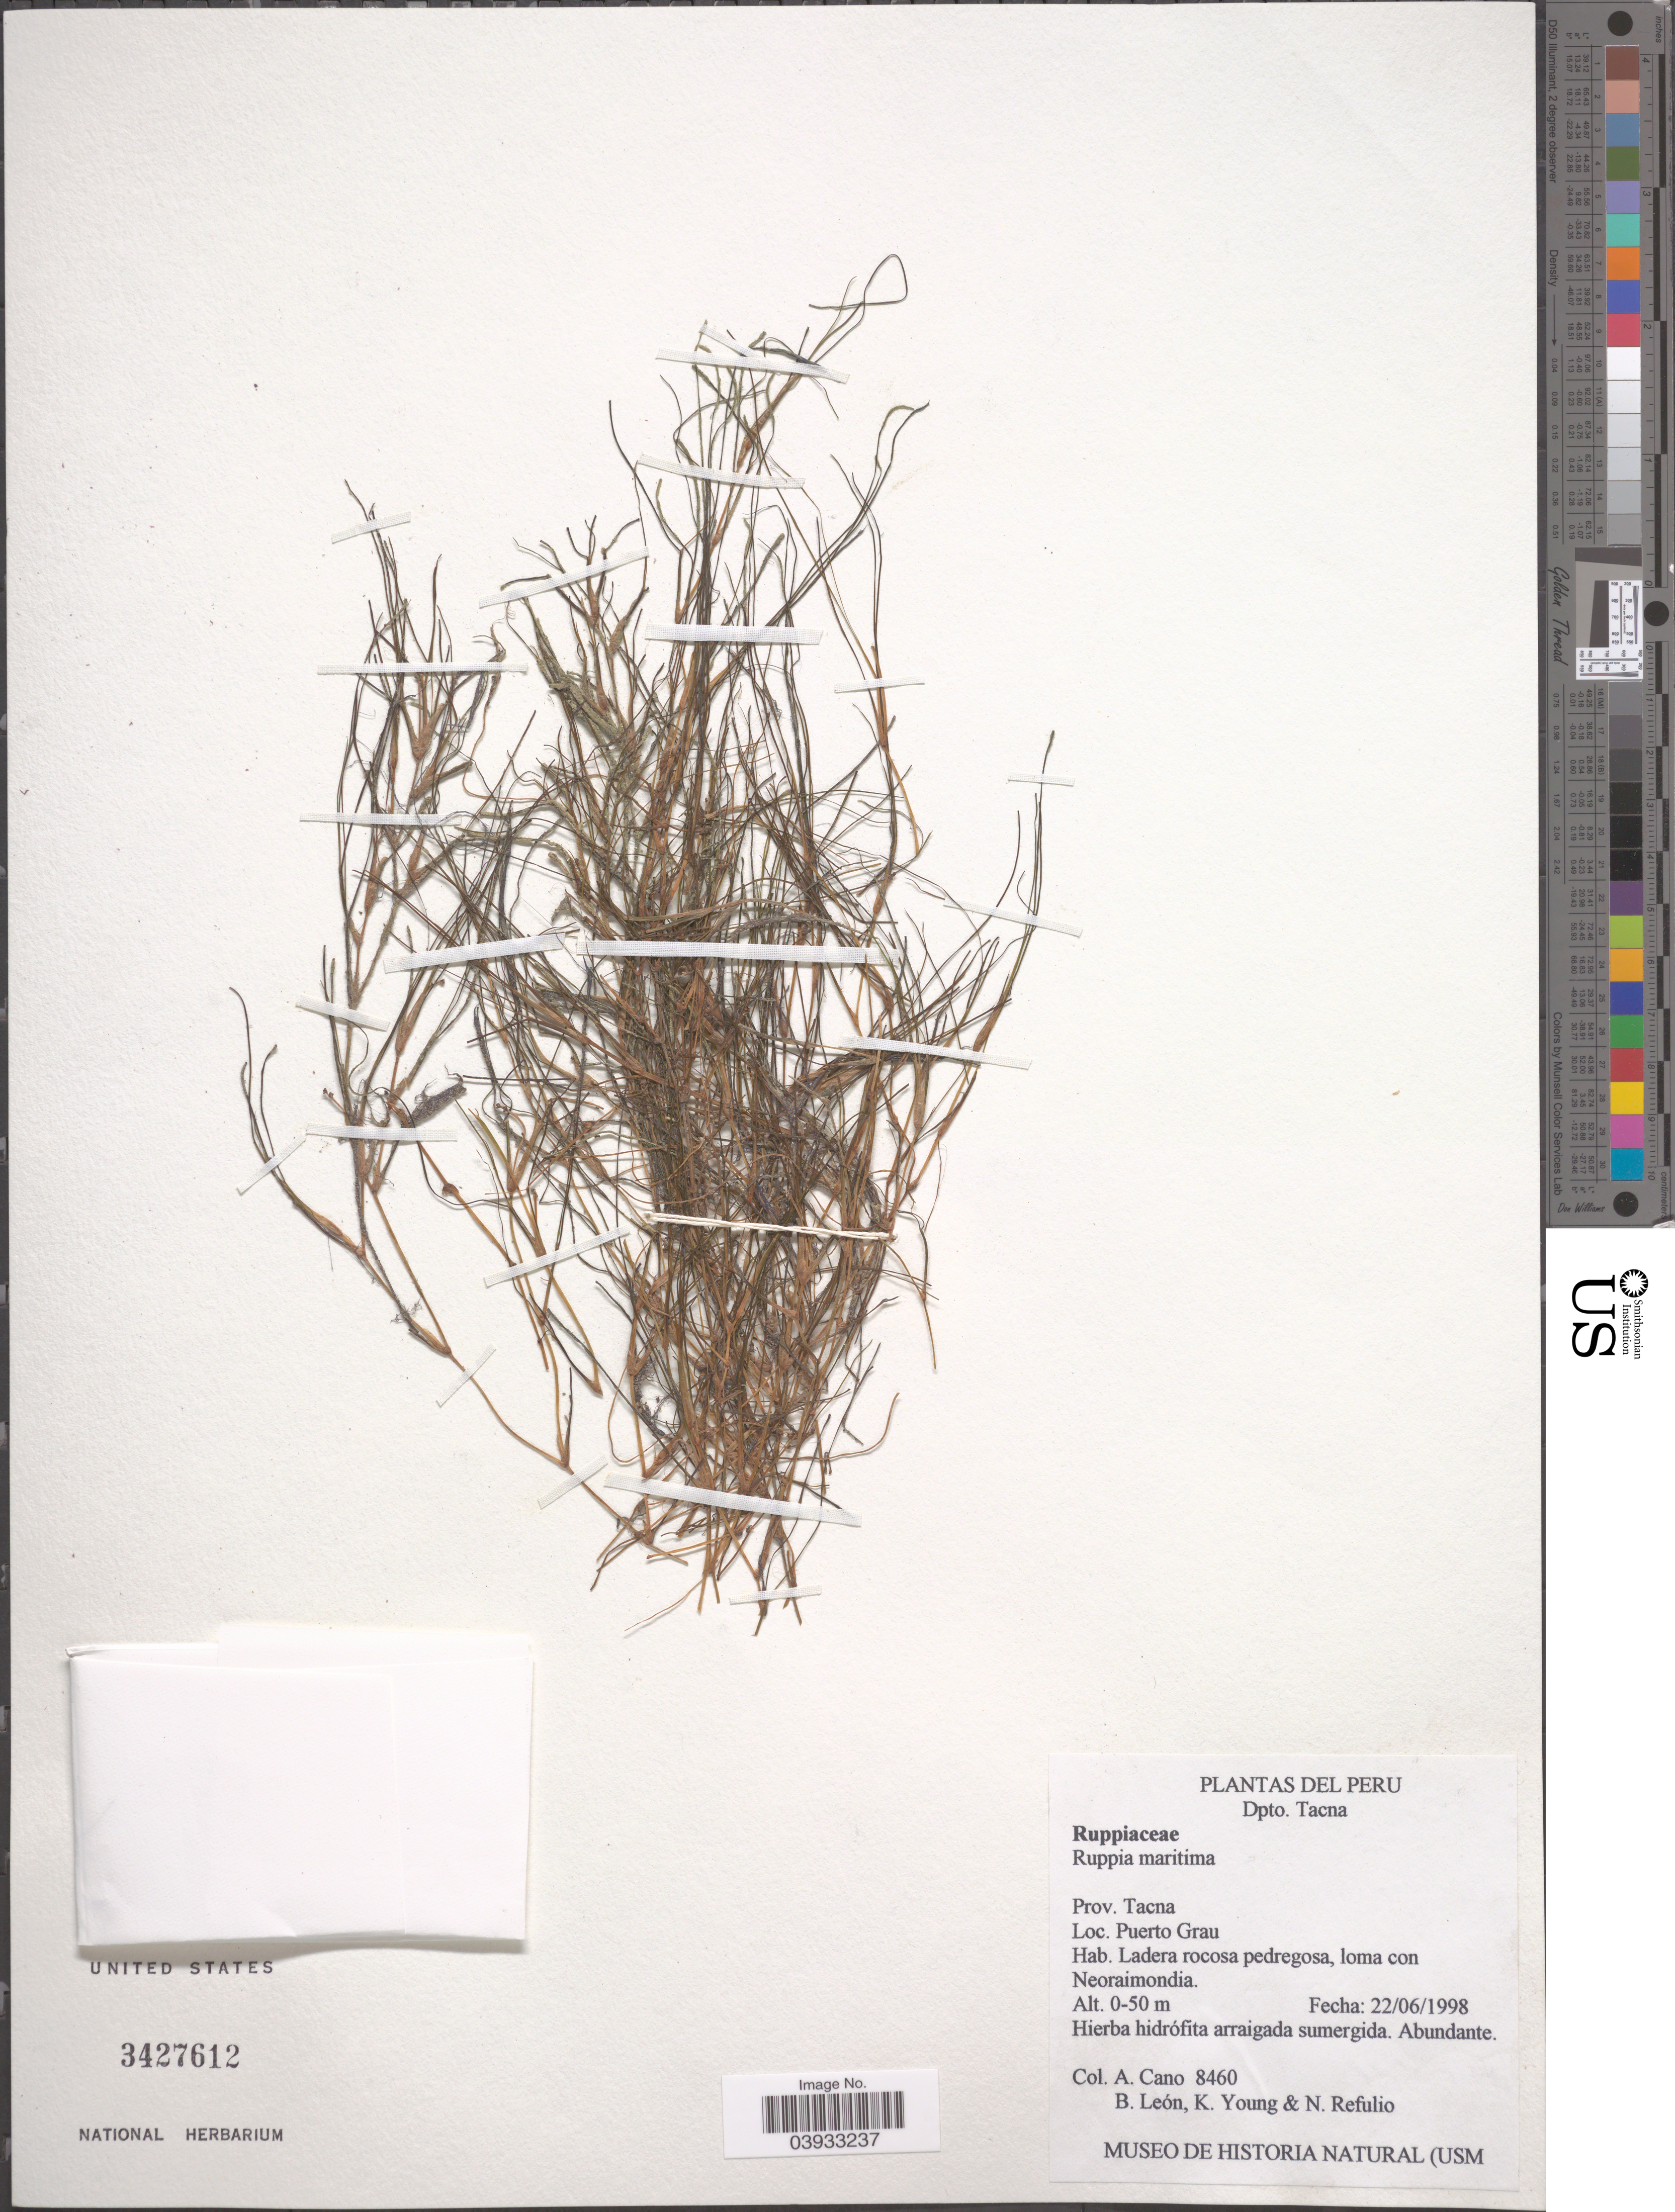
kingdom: Plantae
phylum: Tracheophyta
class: Liliopsida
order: Alismatales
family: Ruppiaceae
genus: Ruppia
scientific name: Ruppia maritima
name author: L.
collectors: A. Cano, B. León, K. Young & N. Refulio-Rodríguez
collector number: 8460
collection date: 1998-06-22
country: Peru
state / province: Tacna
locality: Dpto. Tacna. Puerto Grau.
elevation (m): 0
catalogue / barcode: US 3427612